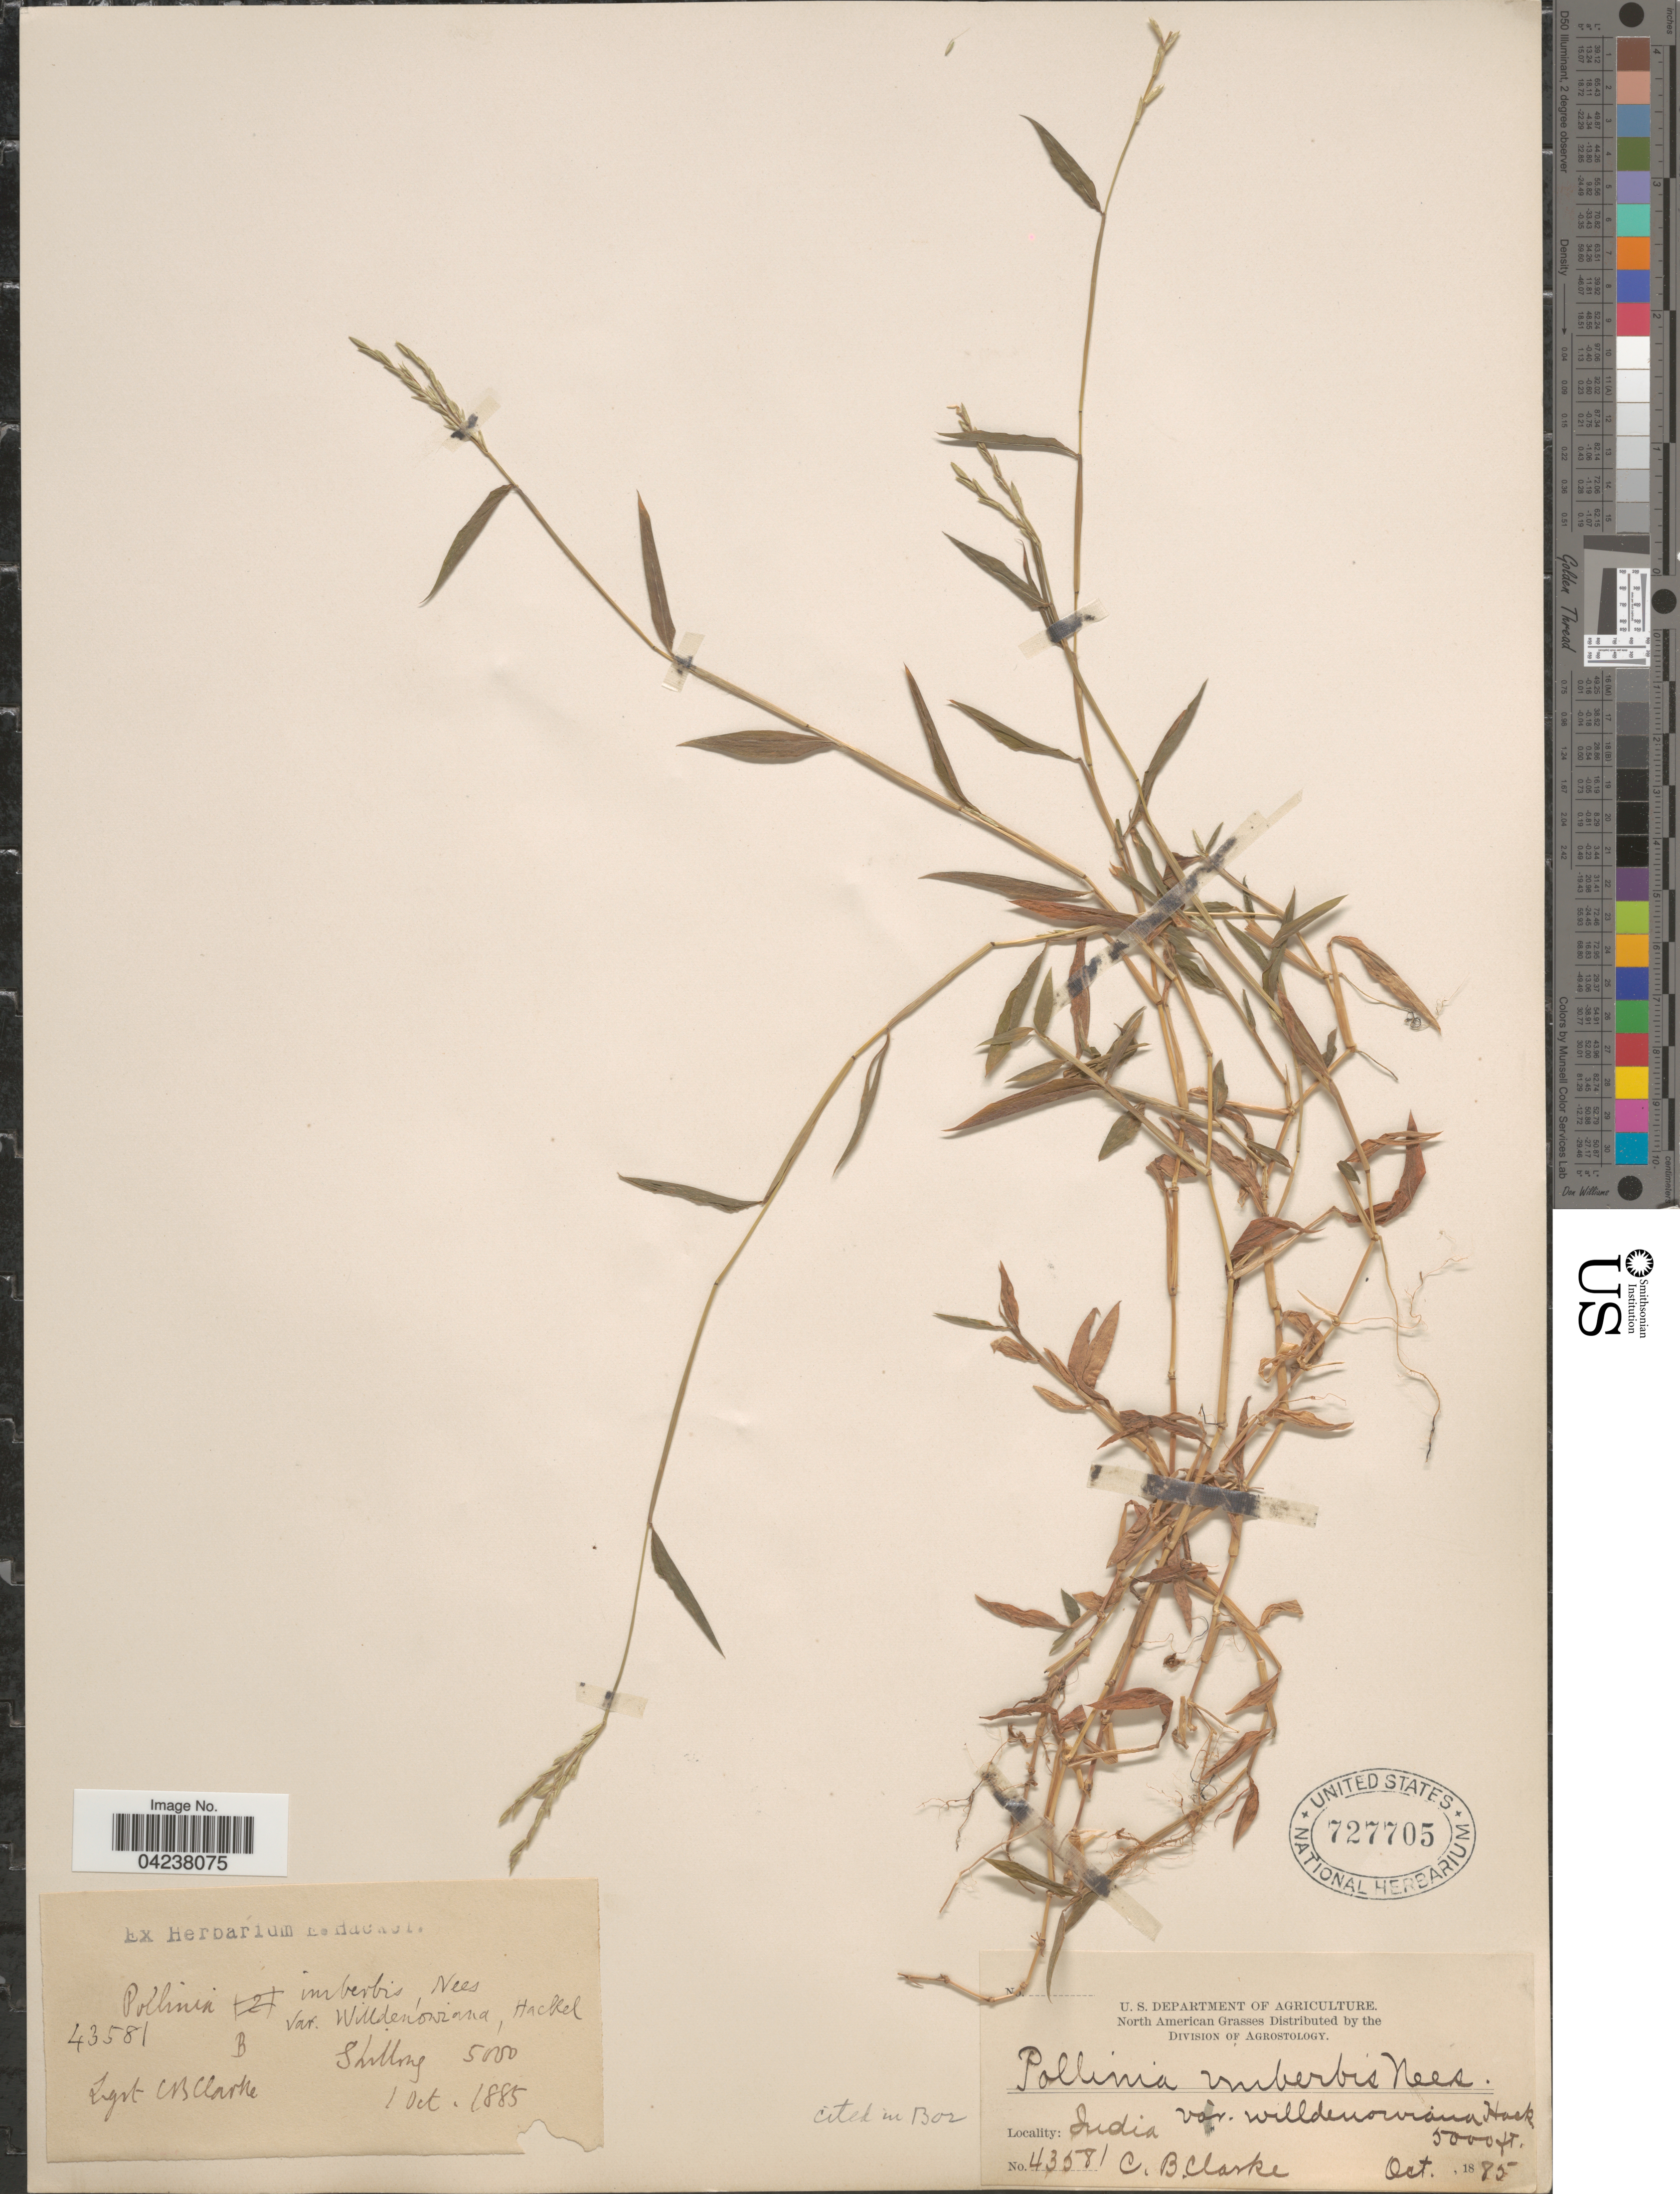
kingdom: Plantae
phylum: Tracheophyta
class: Liliopsida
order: Poales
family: Poaceae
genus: Microstegium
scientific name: Microstegium vimineum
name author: (Trin.) A. Camus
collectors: C. B. Clarke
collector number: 43581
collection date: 1885-10-01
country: India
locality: Shillong.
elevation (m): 1524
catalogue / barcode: US 727705